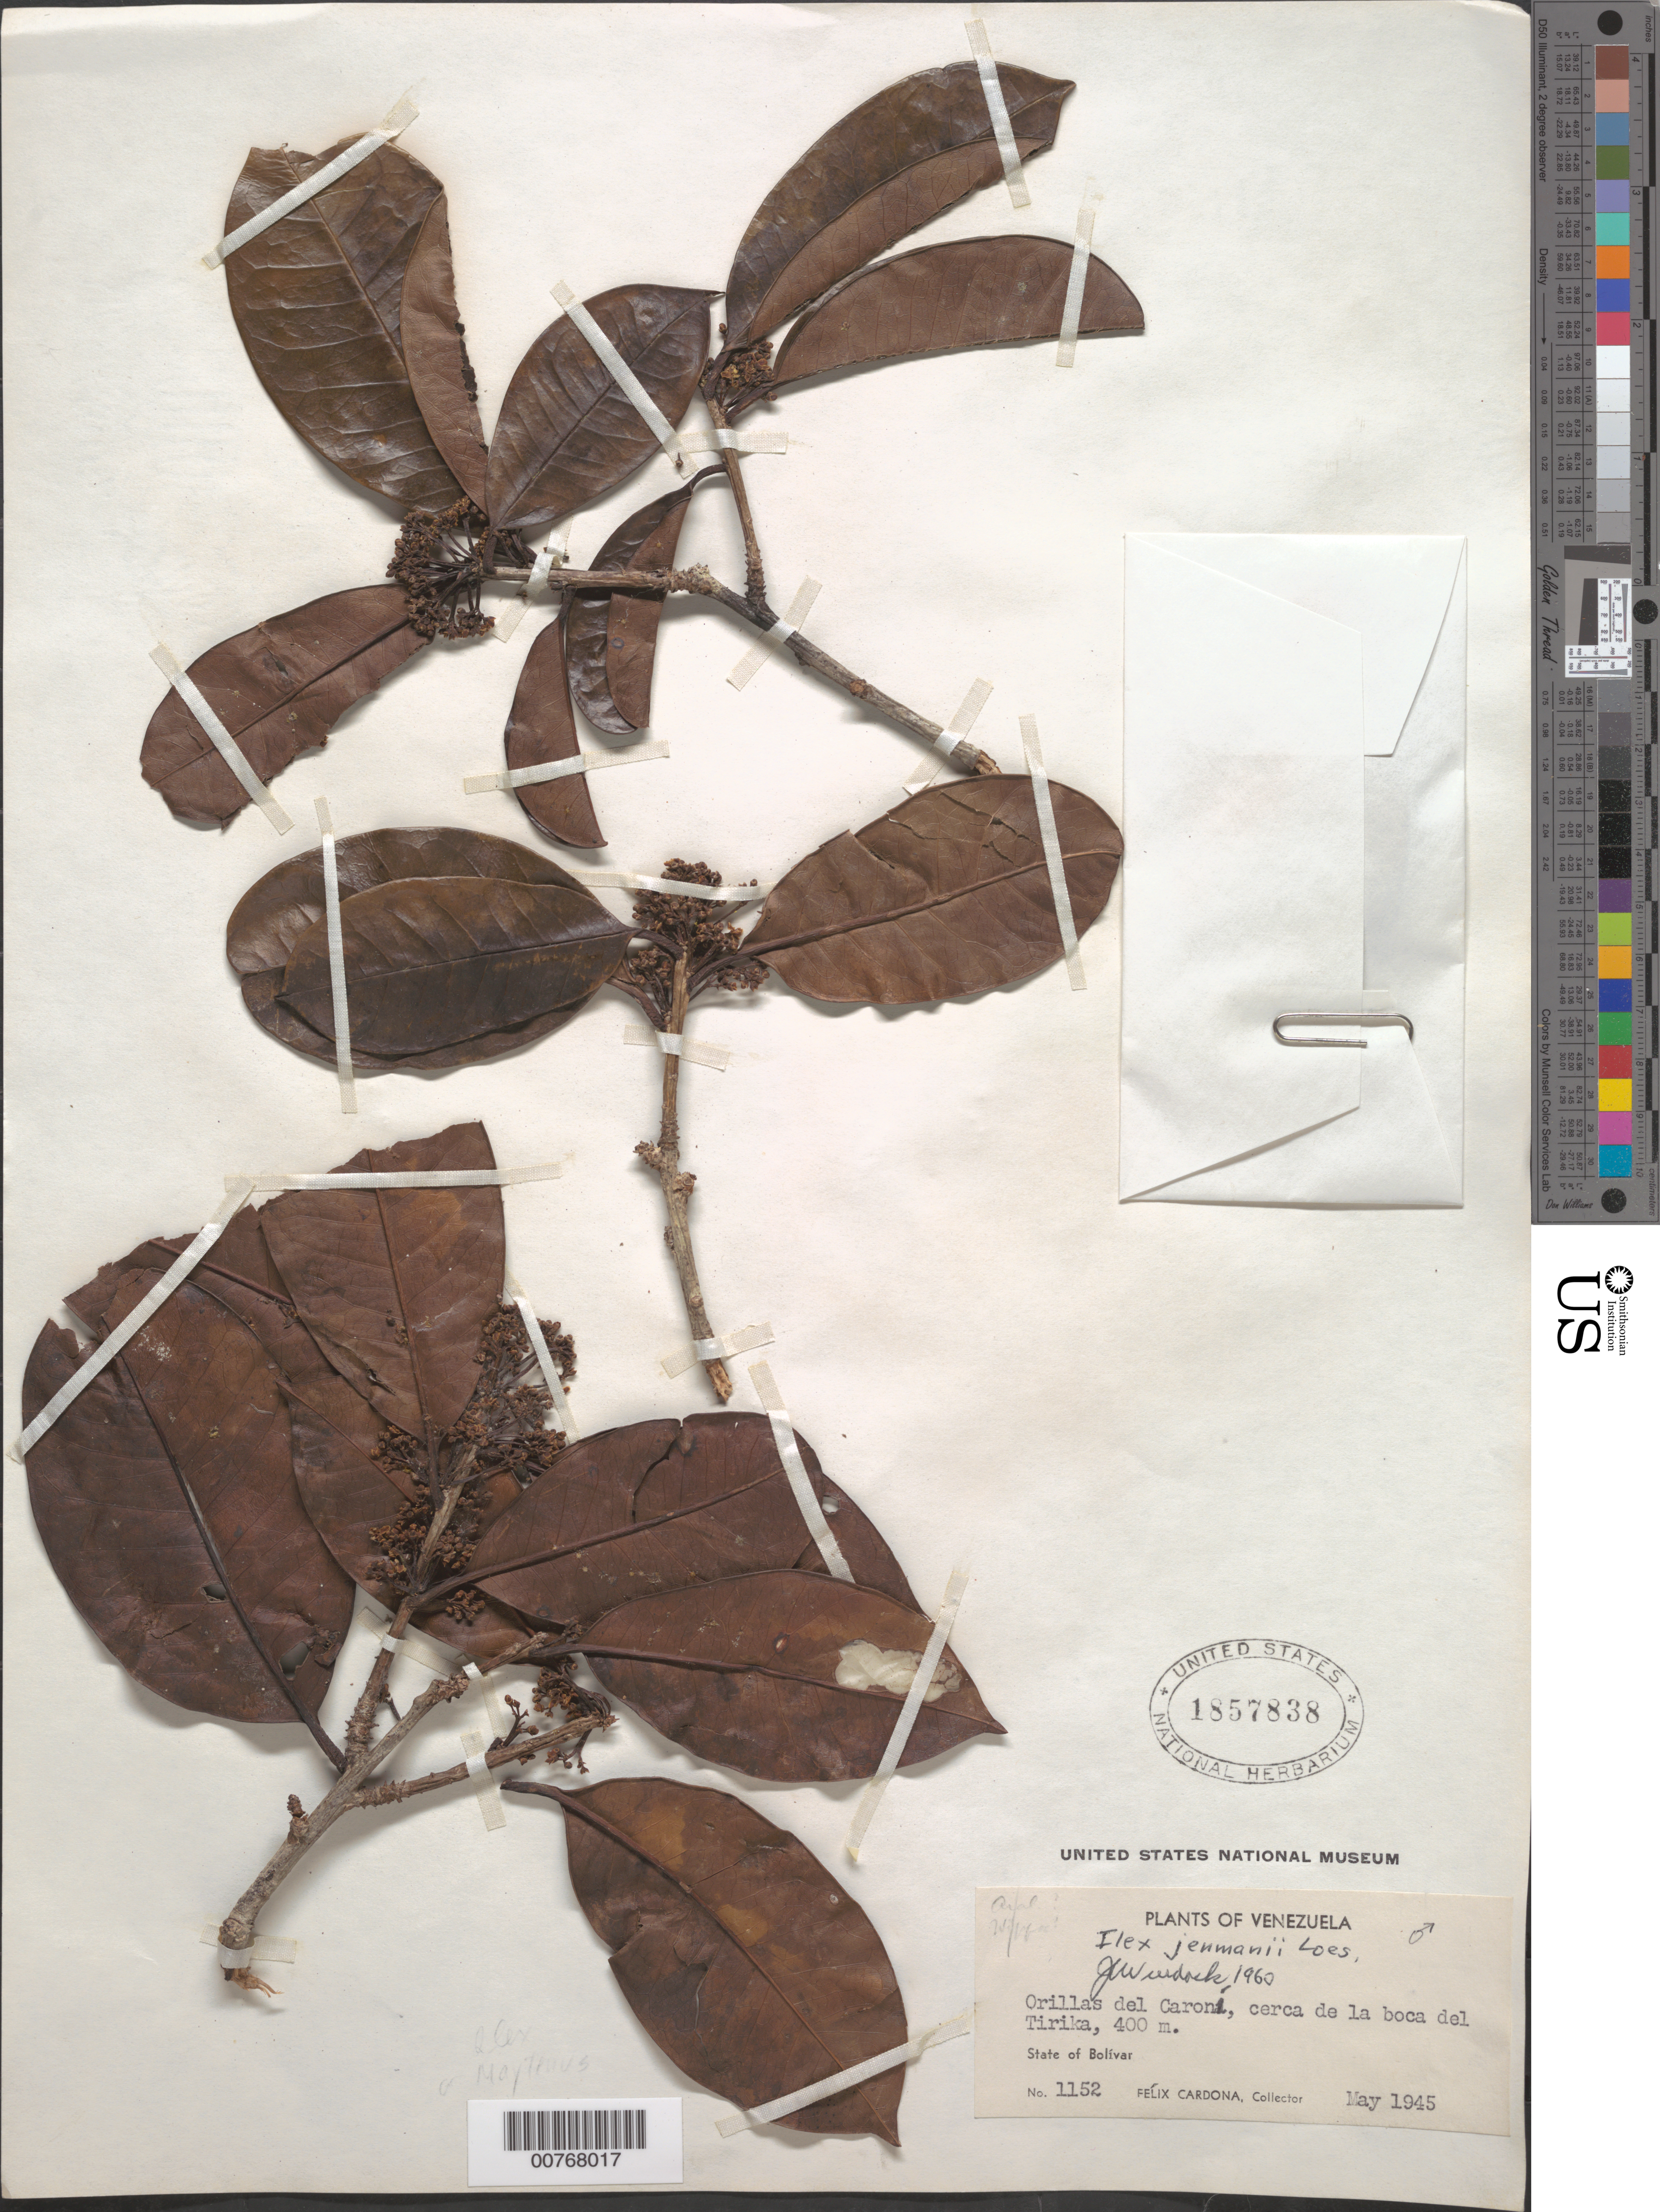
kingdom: Plantae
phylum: Tracheophyta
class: Magnoliopsida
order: Aquifoliales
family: Aquifoliaceae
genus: Ilex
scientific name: Ilex jenmanii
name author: Loes.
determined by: Wurdack, John J., (US), US (UNITED STATES)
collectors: F. Cardona Puig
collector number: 1152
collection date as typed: May-45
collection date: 1945-05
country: Venezuela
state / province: Bolívar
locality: Río Caroní, Río Tírica (Guayana)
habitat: Bank of river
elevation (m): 400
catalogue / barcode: US 1857838